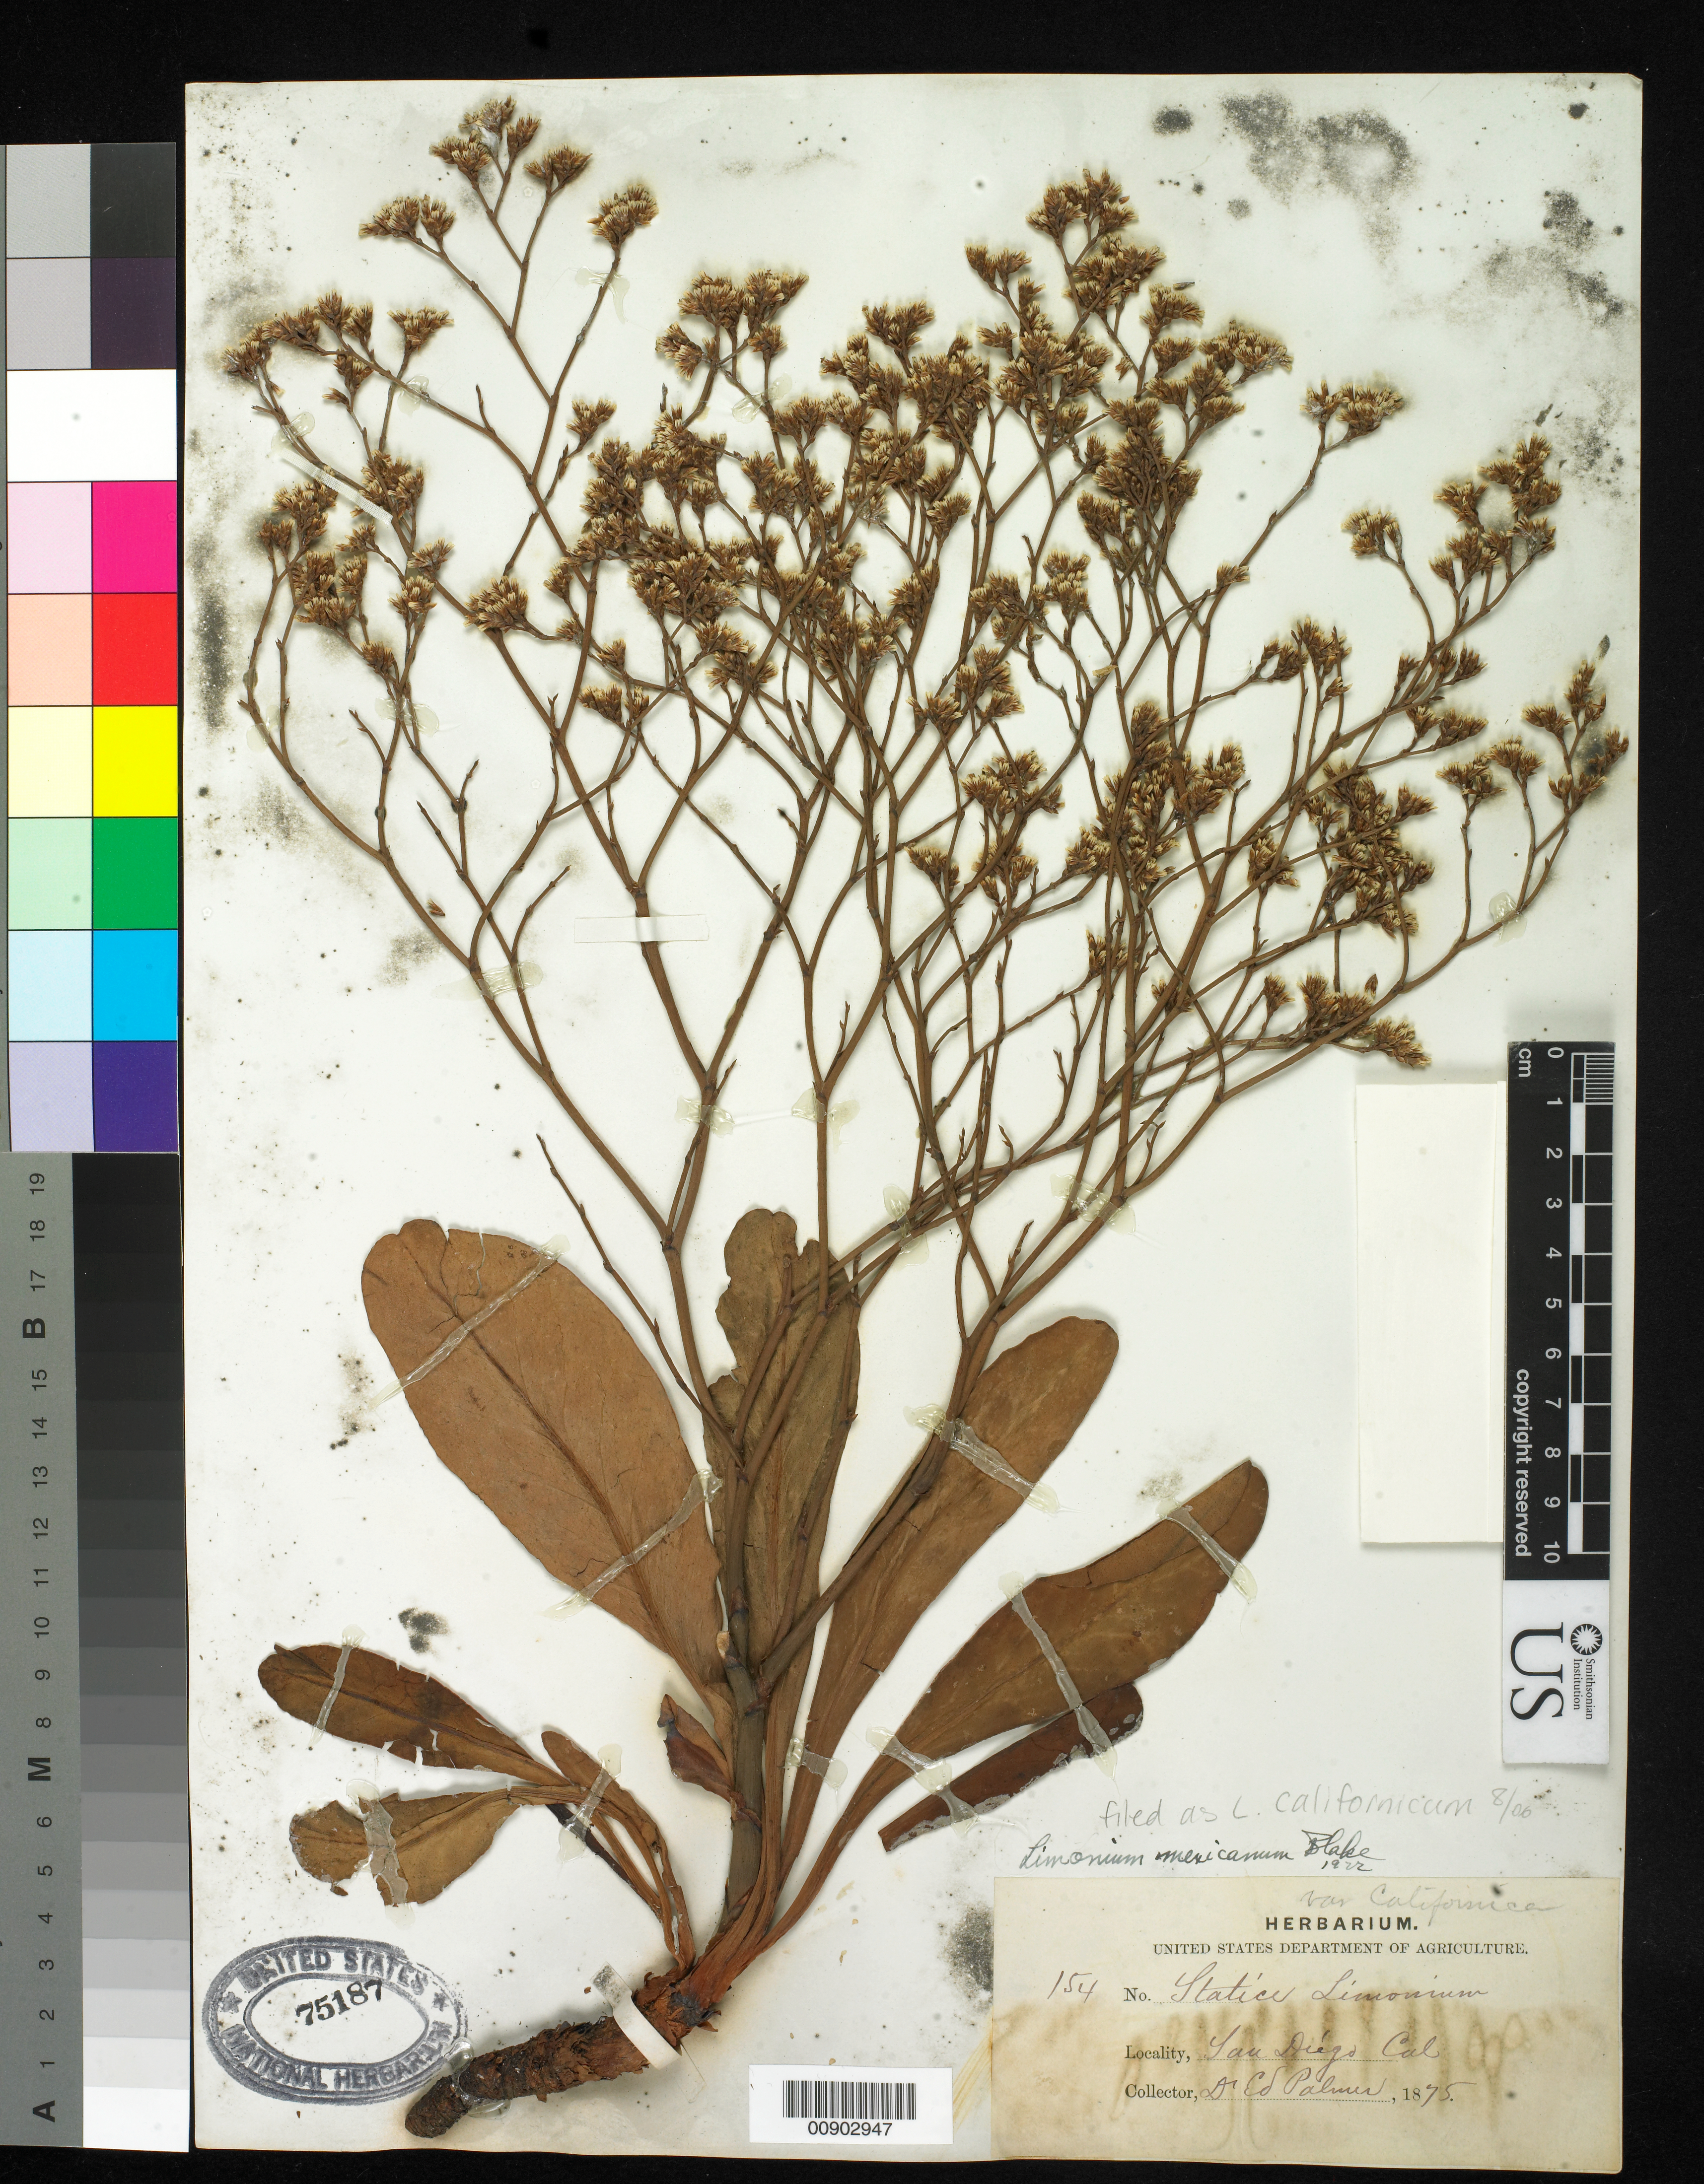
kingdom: Plantae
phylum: Tracheophyta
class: Magnoliopsida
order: Caryophyllales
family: Plumbaginaceae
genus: Limonium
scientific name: Limonium californicum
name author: (Boiss.) A. Heller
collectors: E. Palmer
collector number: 154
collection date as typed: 1875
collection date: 1875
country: United States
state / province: California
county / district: San Diego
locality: San Diego, California.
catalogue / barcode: US 75187